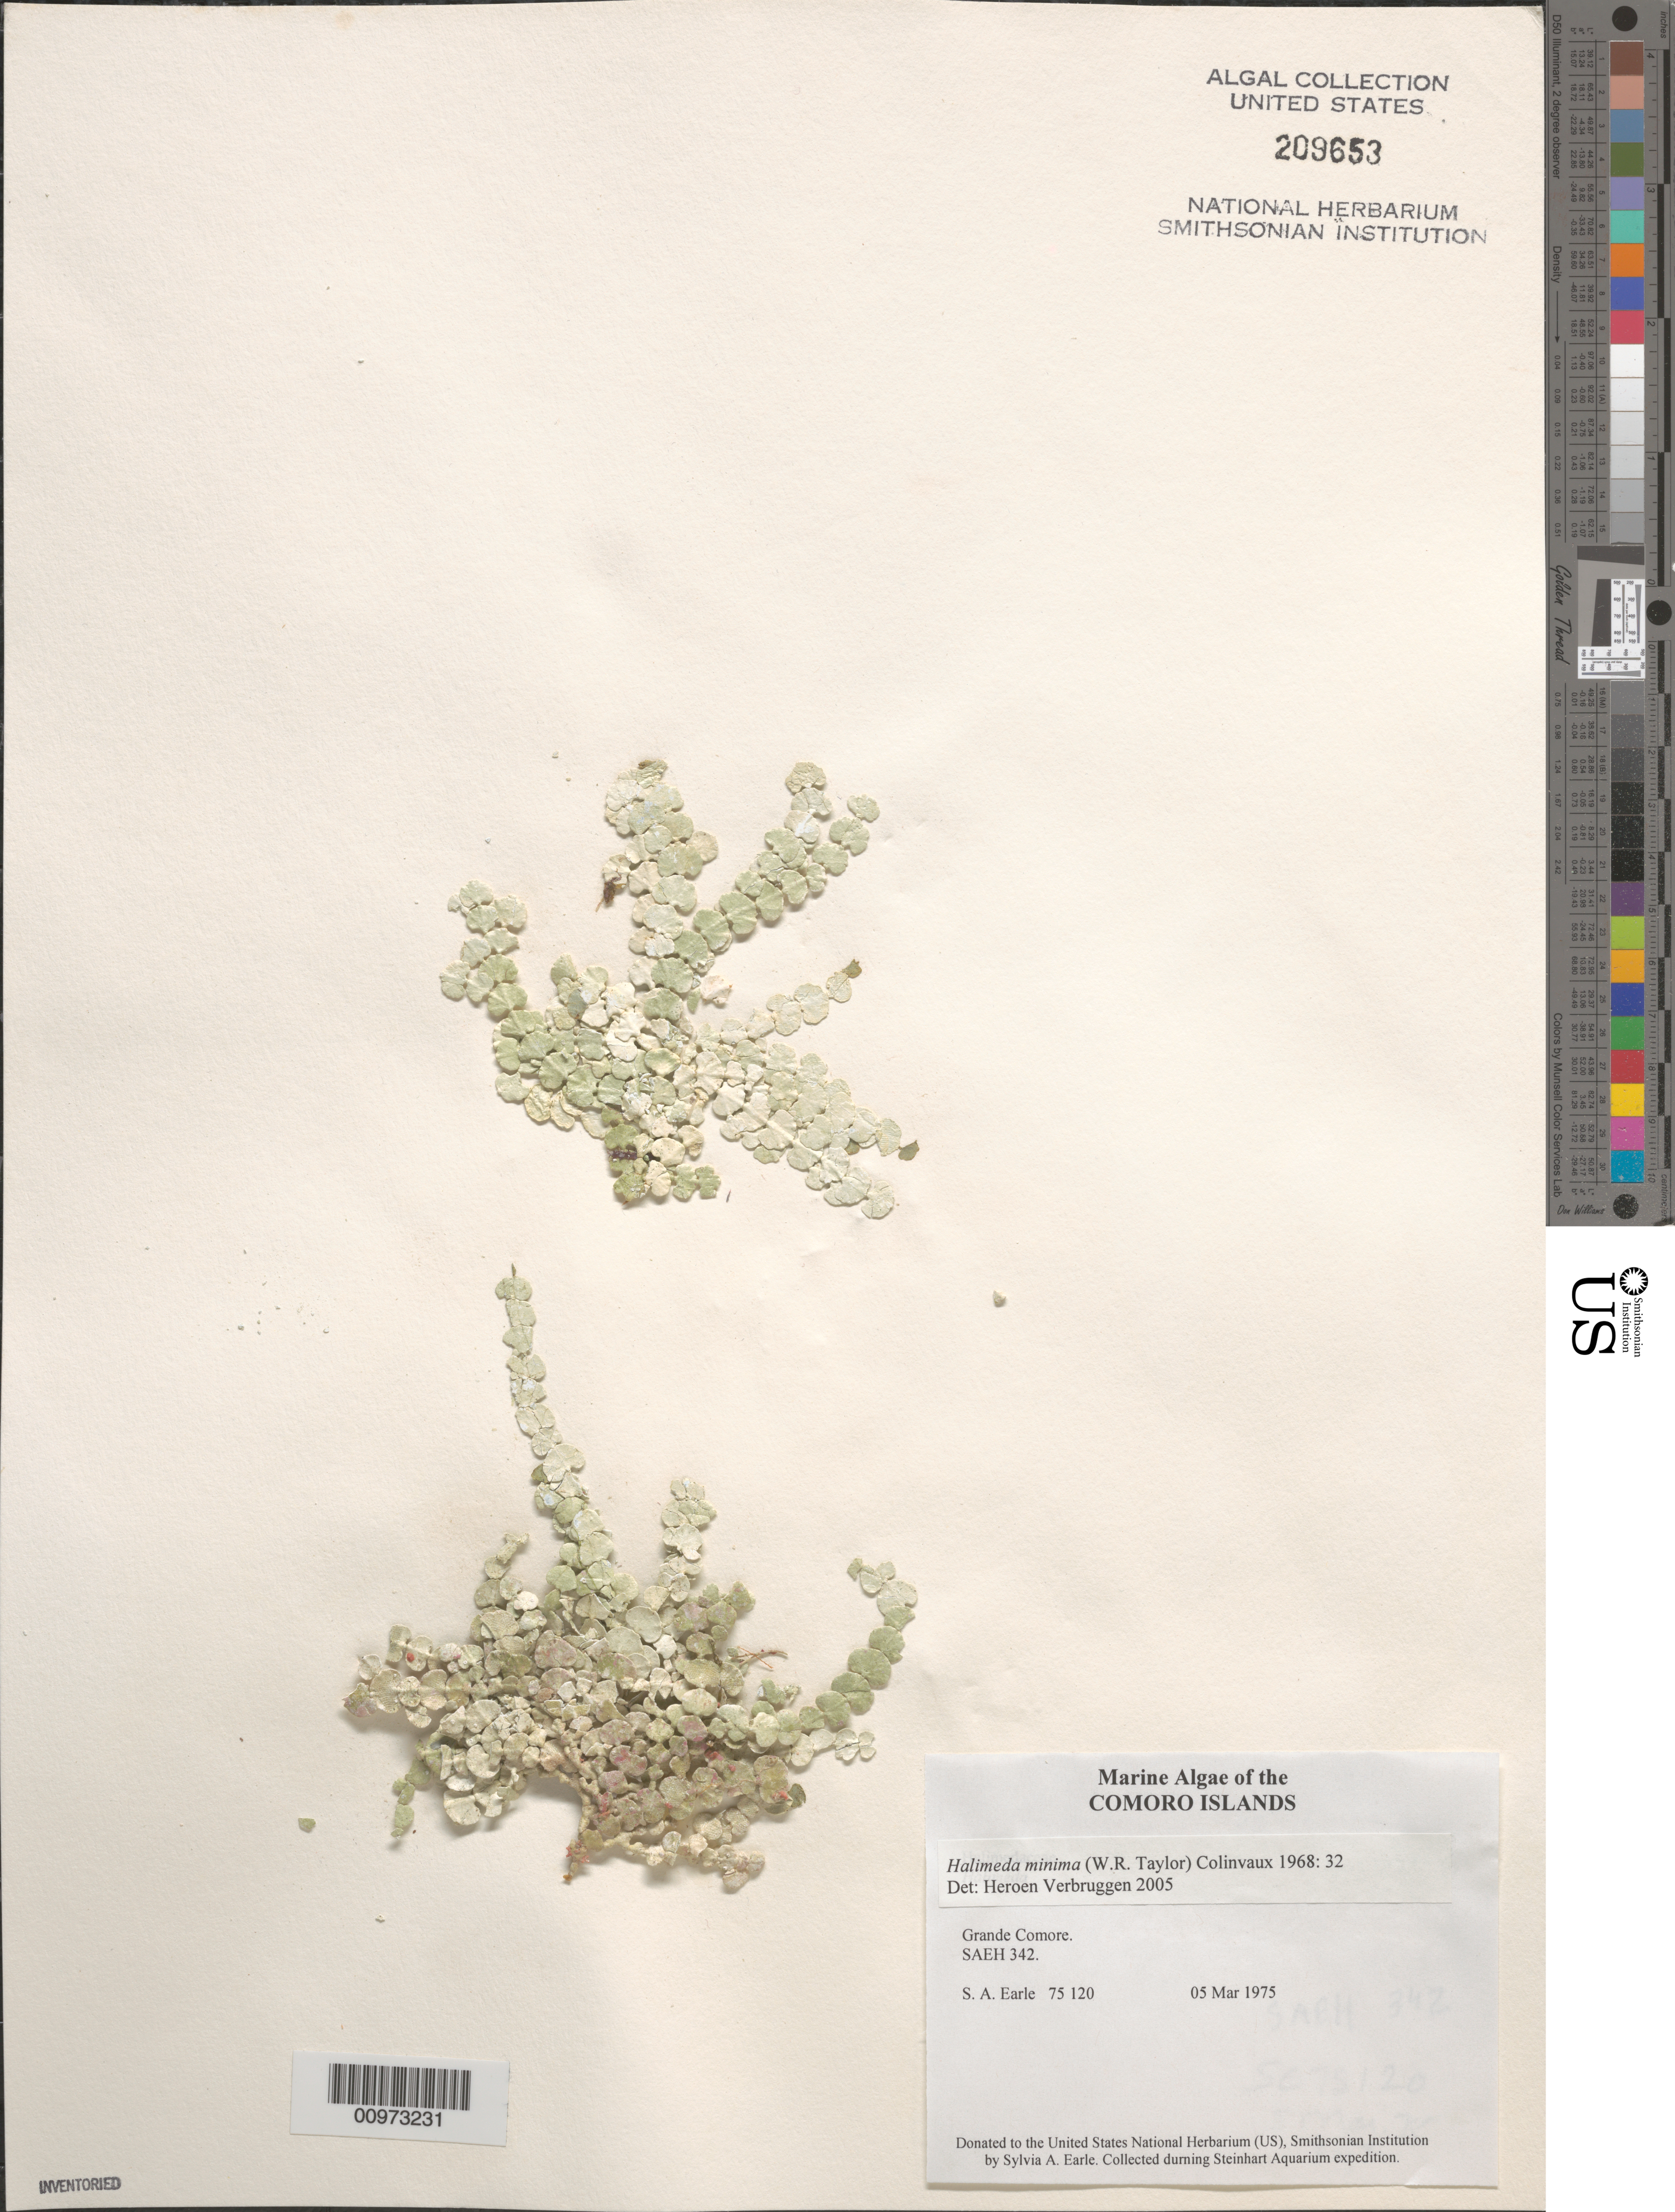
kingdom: Plantae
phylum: Chlorophyta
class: Ulvophyceae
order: Bryopsidales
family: Halimedaceae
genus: Halimeda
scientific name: Halimeda minima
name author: (W.R. Taylor) Hillis-Colinvaux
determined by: Verbruggen, H.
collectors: S. A. Earle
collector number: SE 75120 & SAEH 342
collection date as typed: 05 Mar 1975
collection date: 1975-03-05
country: Comoros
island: Grande Comore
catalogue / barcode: US 209653